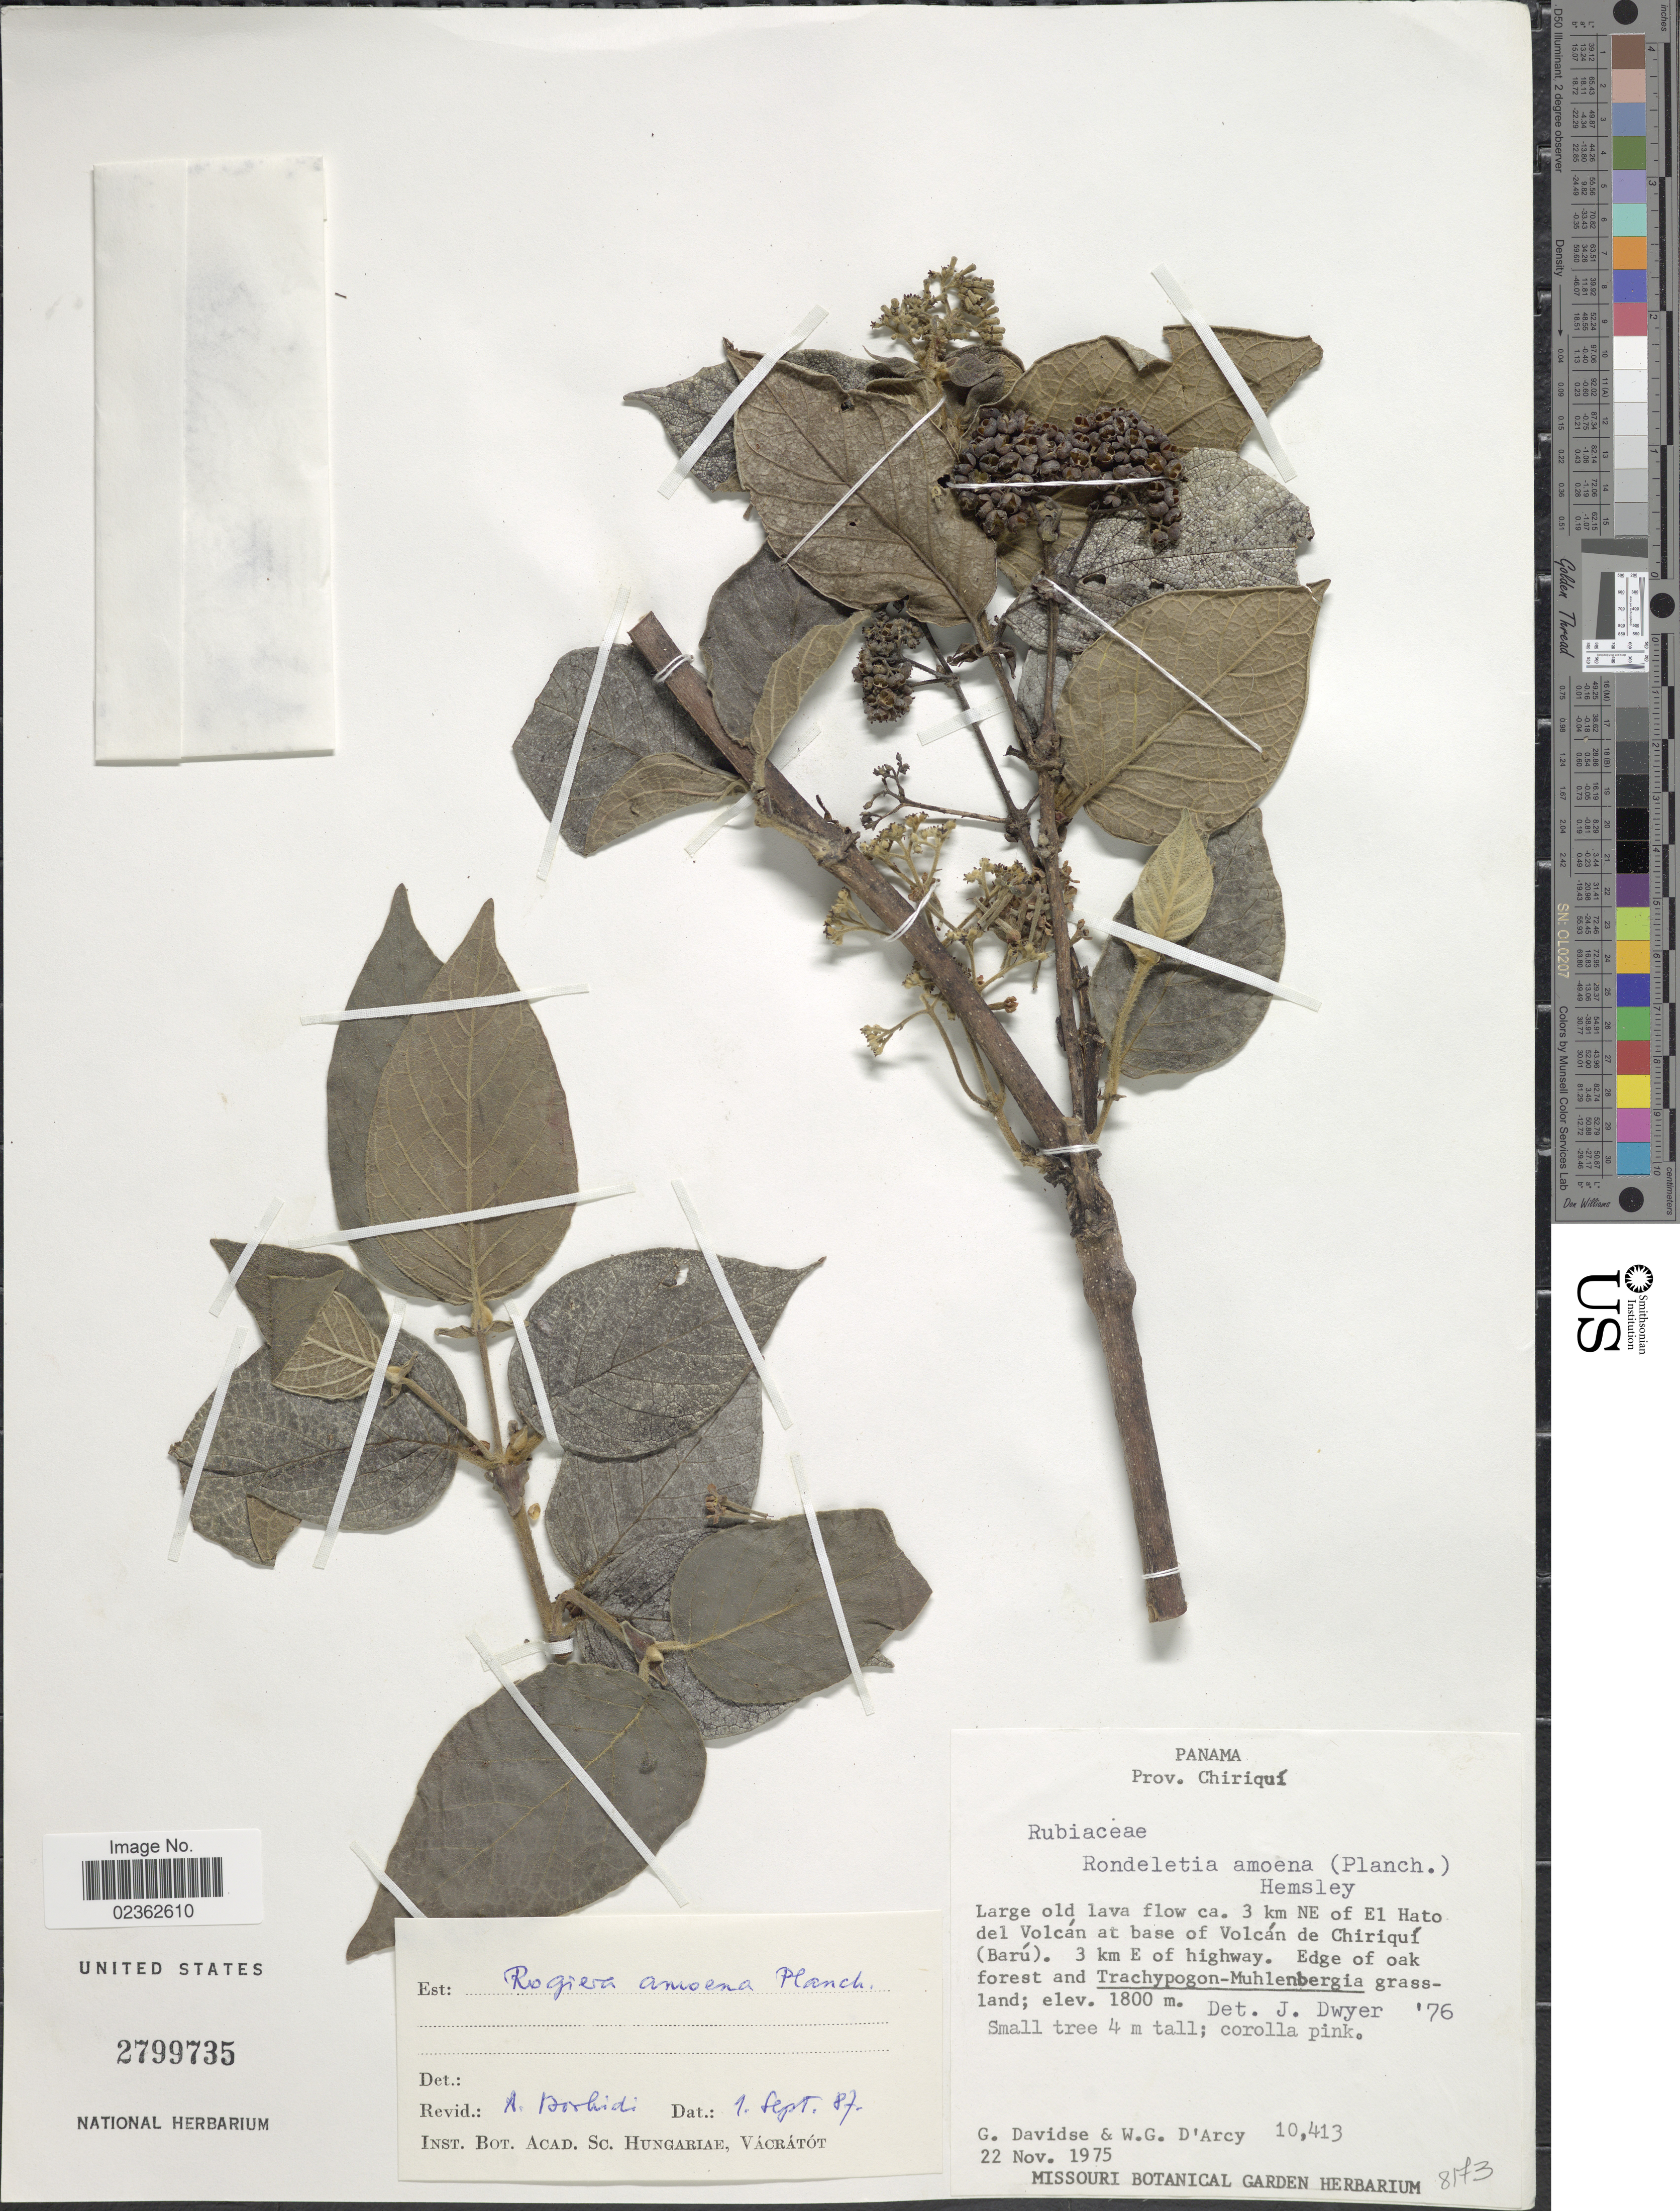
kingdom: Plantae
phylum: Tracheophyta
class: Magnoliopsida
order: Gentianales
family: Rubiaceae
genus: Rogiera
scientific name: Rogiera amoena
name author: Planch.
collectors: G. Davidse & W. G. D'Arcy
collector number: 10413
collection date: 1975-11-22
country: Panama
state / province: Chiriqui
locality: Large old lava flow ca. 3 km NE of El Hato del Volcan at base of Volcan de Chiriqui (Baru), 3 km E of highway, edge of oak forest.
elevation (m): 1800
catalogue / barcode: US 2799735